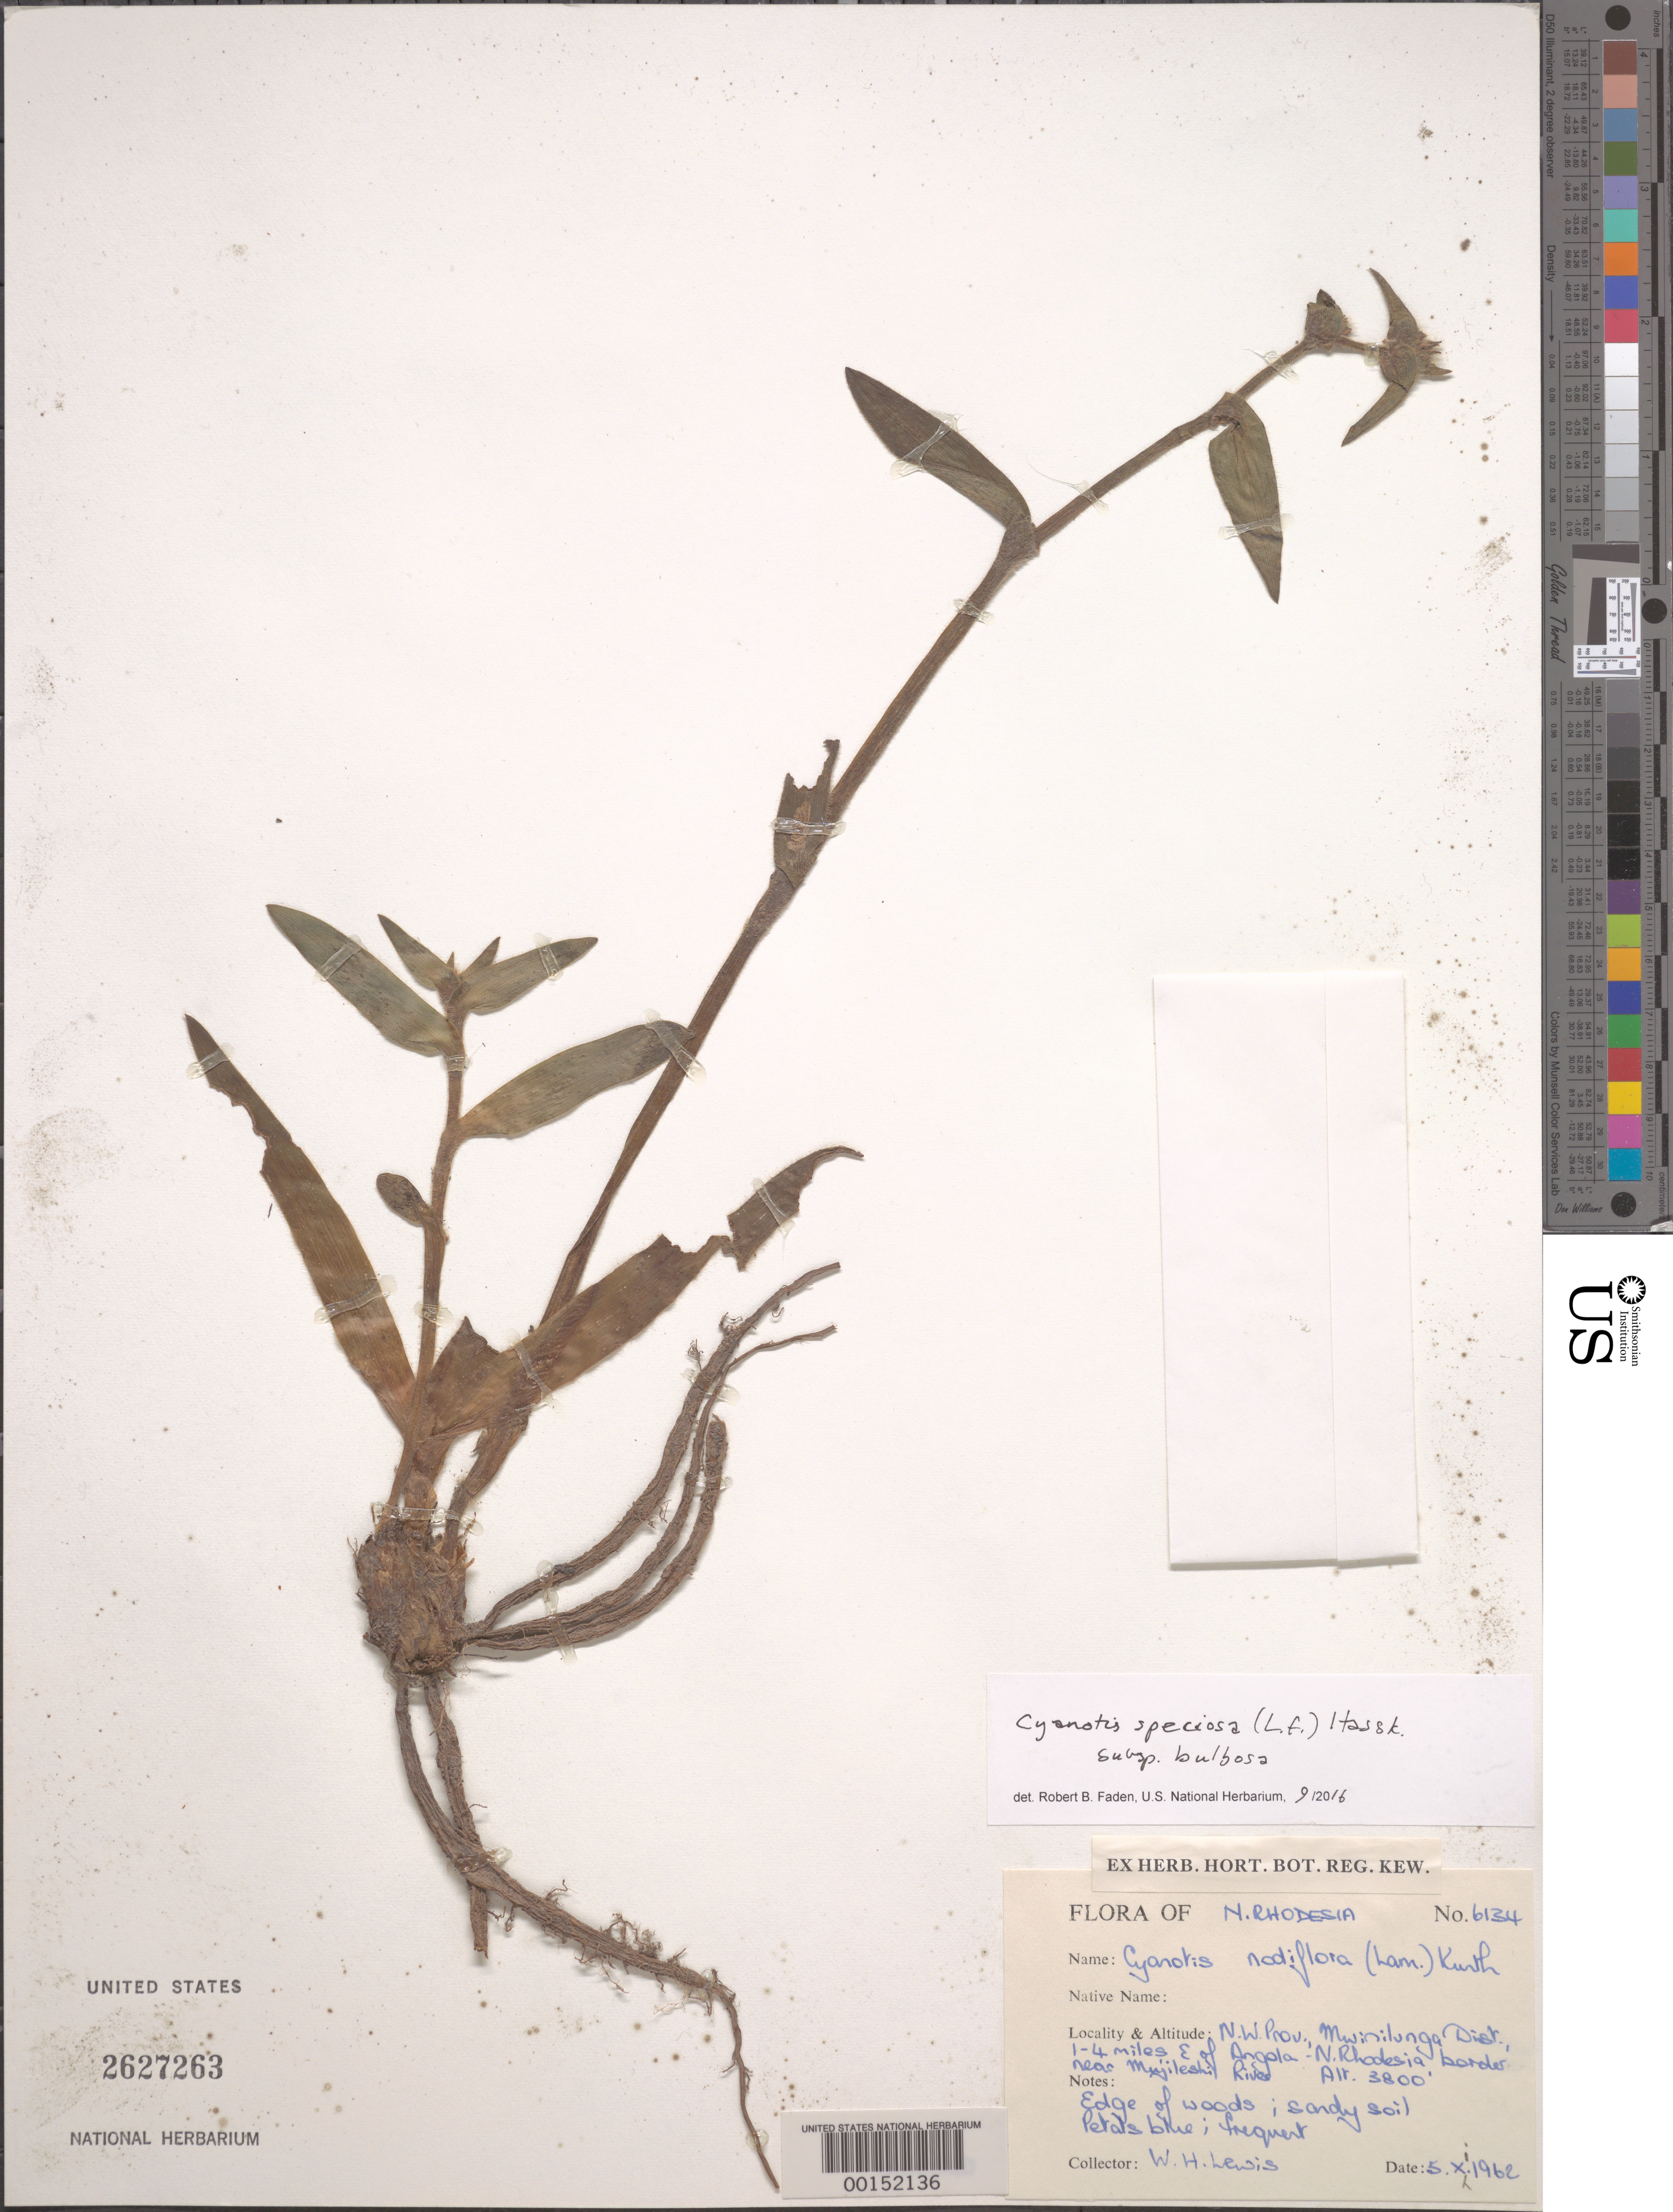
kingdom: Plantae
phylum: Tracheophyta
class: Liliopsida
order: Commelinales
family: Commelinaceae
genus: Cyanotis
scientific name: Cyanotis speciosa subsp. bulbosa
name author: Faden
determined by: Faden, Robert B., (US), Smithsonian Institution - National Museum of Natural History (UNITED STATES)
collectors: W. H. Lewis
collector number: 6134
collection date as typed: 05 Oct 1962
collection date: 1962-10-05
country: Zambia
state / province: Northern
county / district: Mwinilunga Dist.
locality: Sw of mujileshi river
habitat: Woods edge, sandy soil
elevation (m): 1159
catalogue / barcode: US 2627263